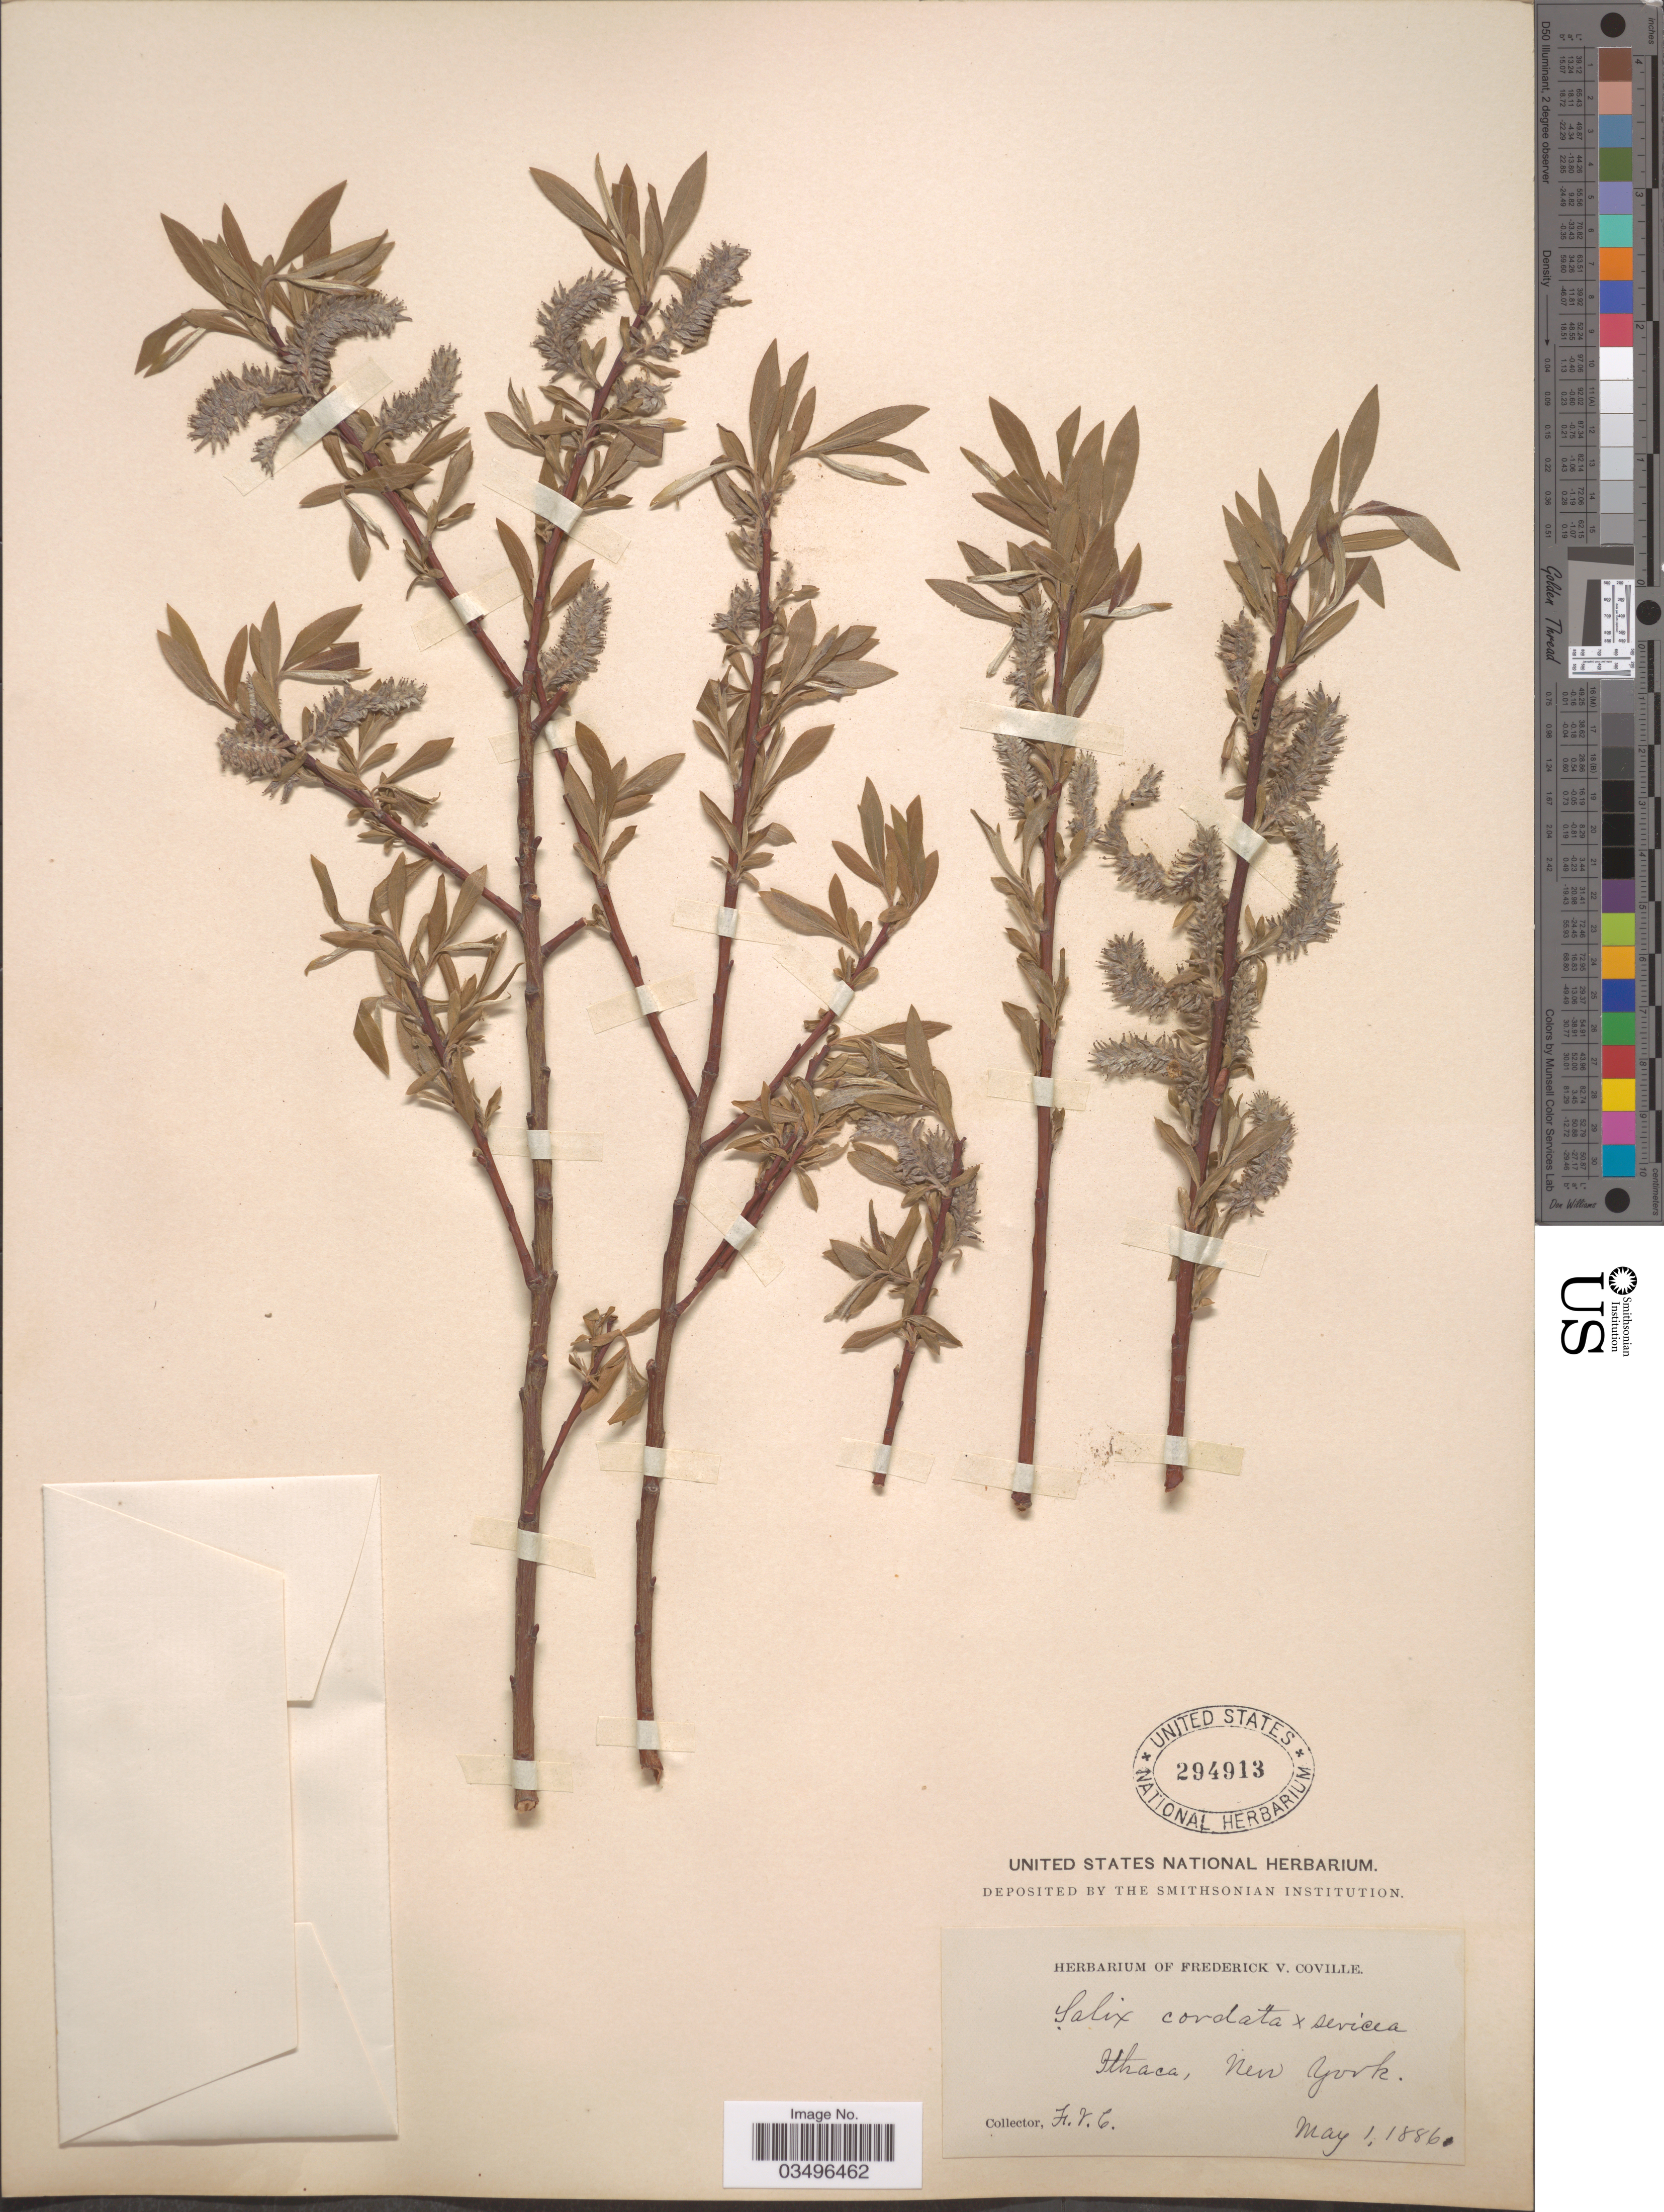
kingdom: Plantae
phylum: Tracheophyta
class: Magnoliopsida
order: Malpighiales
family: Salicaceae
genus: Salix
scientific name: Salix cordata x S. sericea Marshall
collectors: F. V. Coville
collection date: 1886-05-01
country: United States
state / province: New York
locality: Ithaca.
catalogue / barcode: US 294913